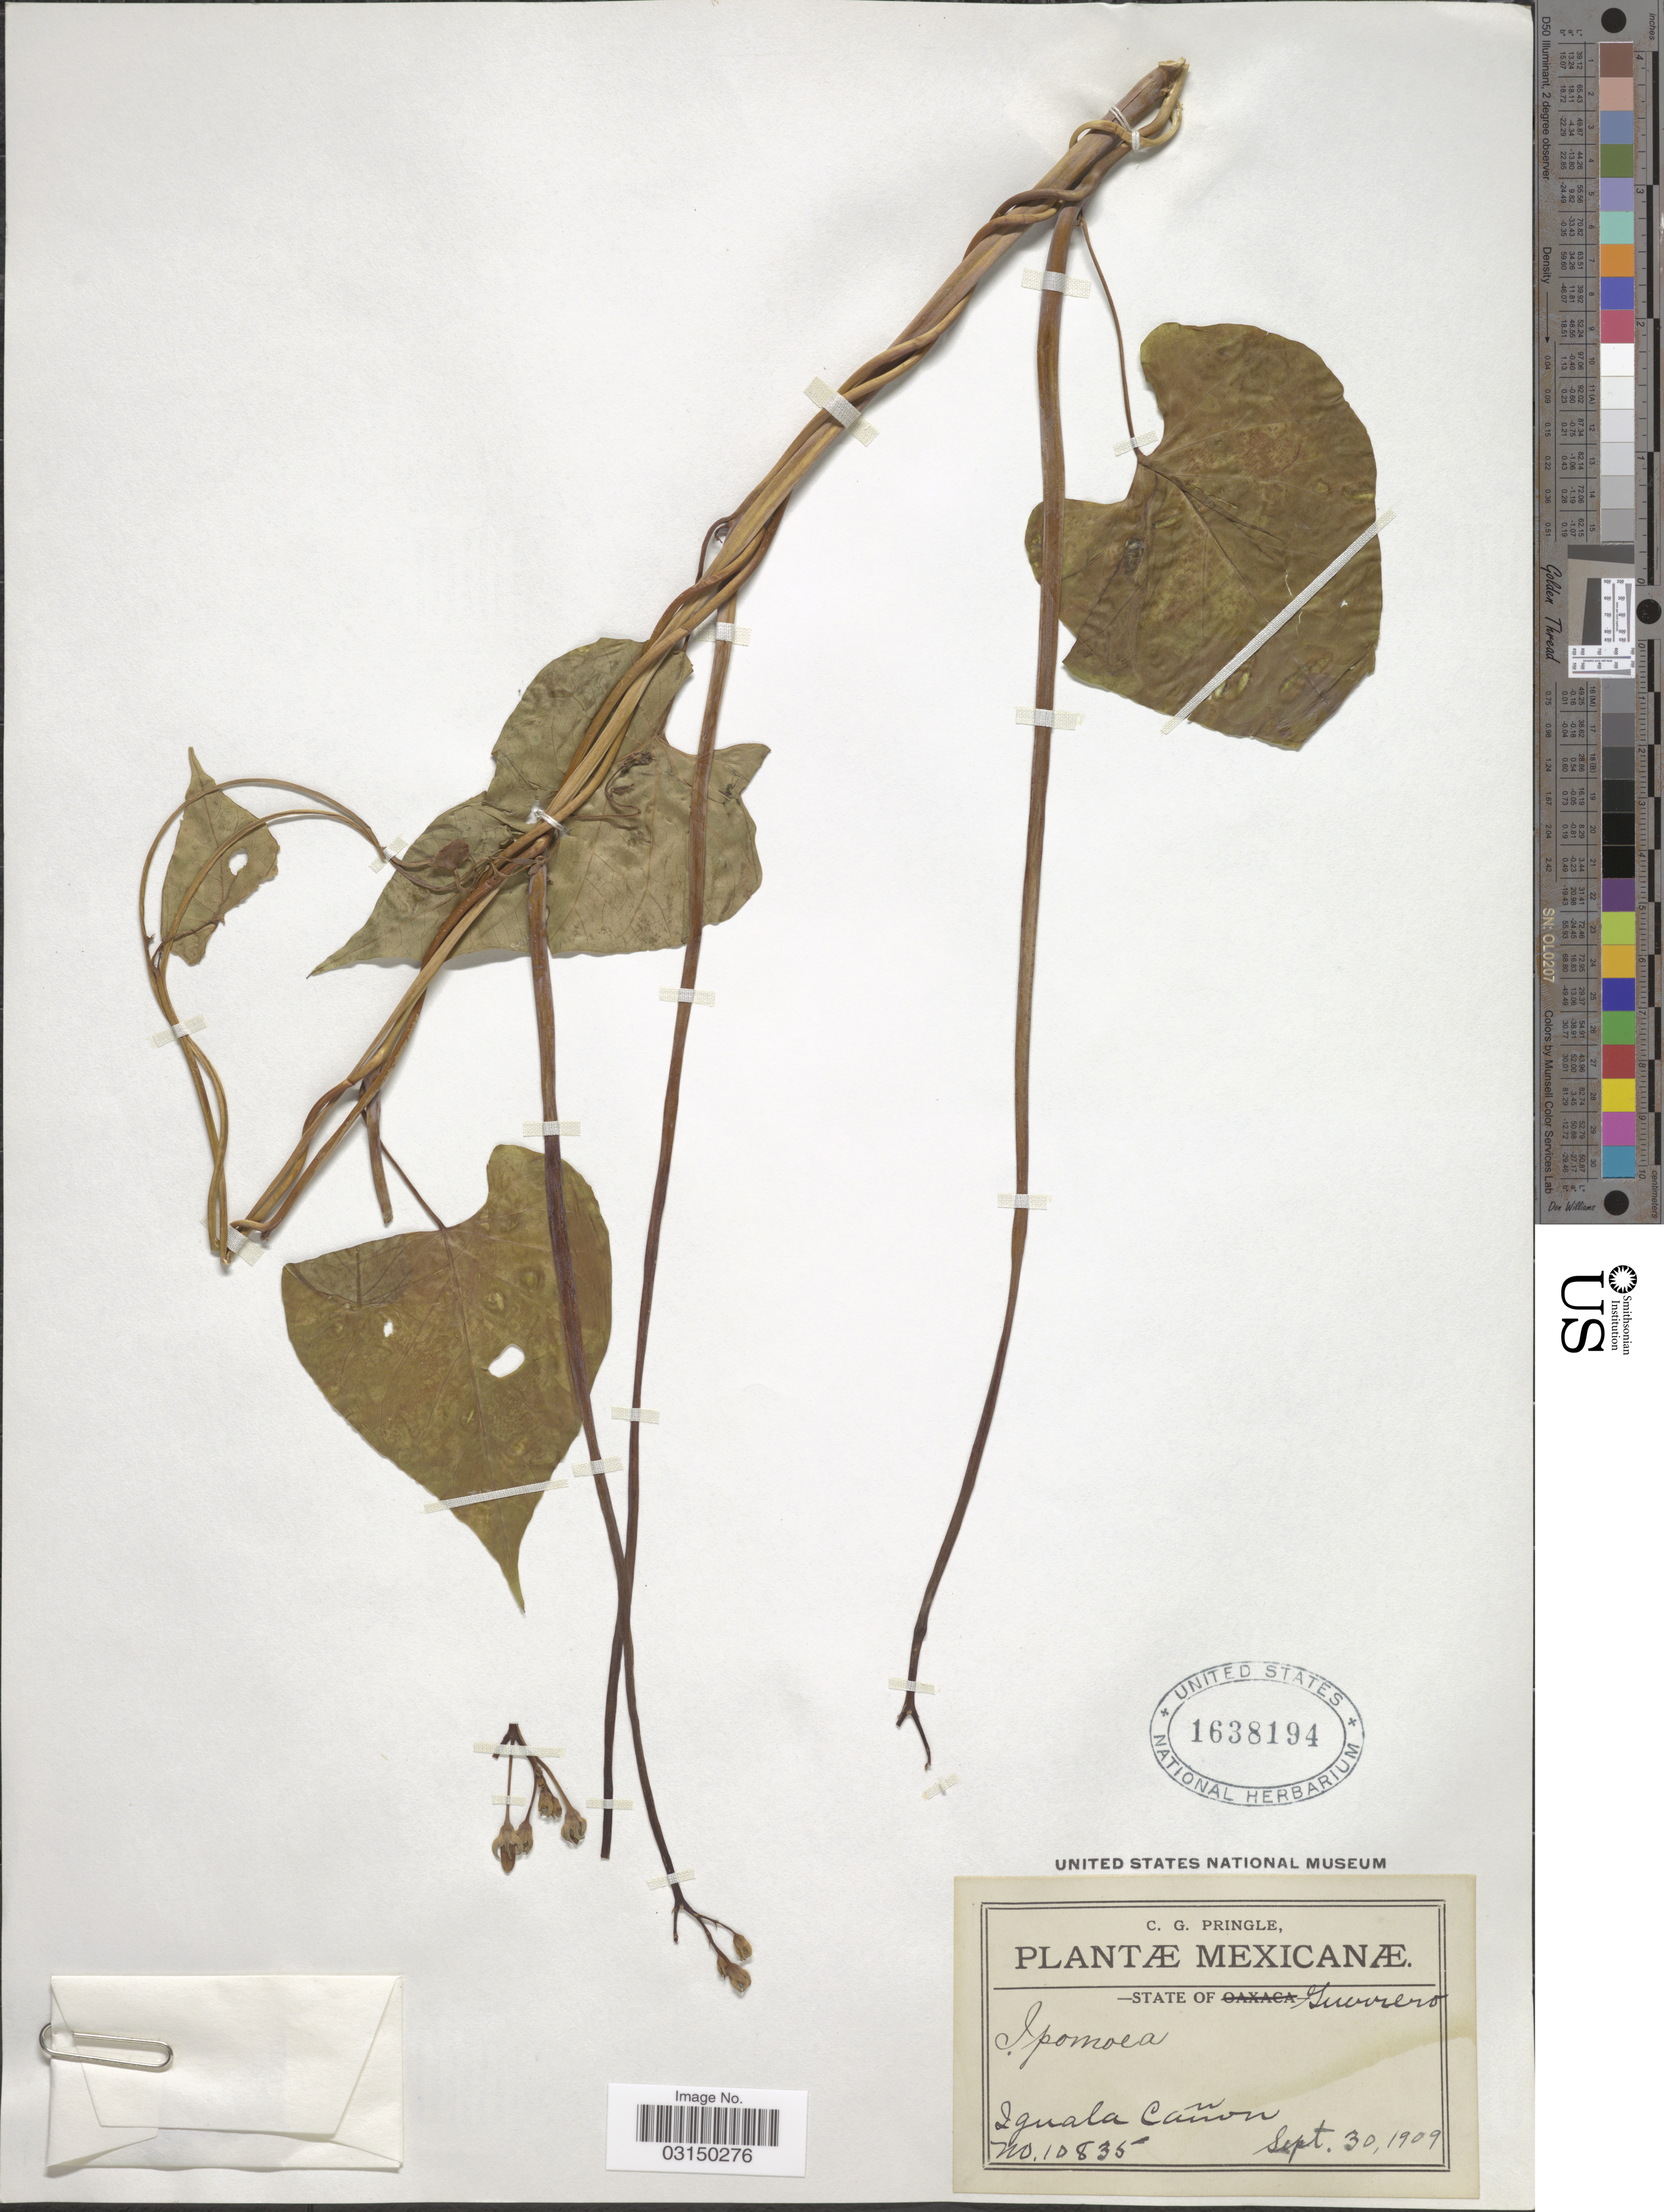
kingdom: Plantae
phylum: Tracheophyta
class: Magnoliopsida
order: Solanales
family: Convolvulaceae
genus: Ipomoea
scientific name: Ipomoea hederifolia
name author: L.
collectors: C. G. Pringle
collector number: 10835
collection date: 1909-09-30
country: Mexico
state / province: Guerrero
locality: Iguala Cañon.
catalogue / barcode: US 1638194